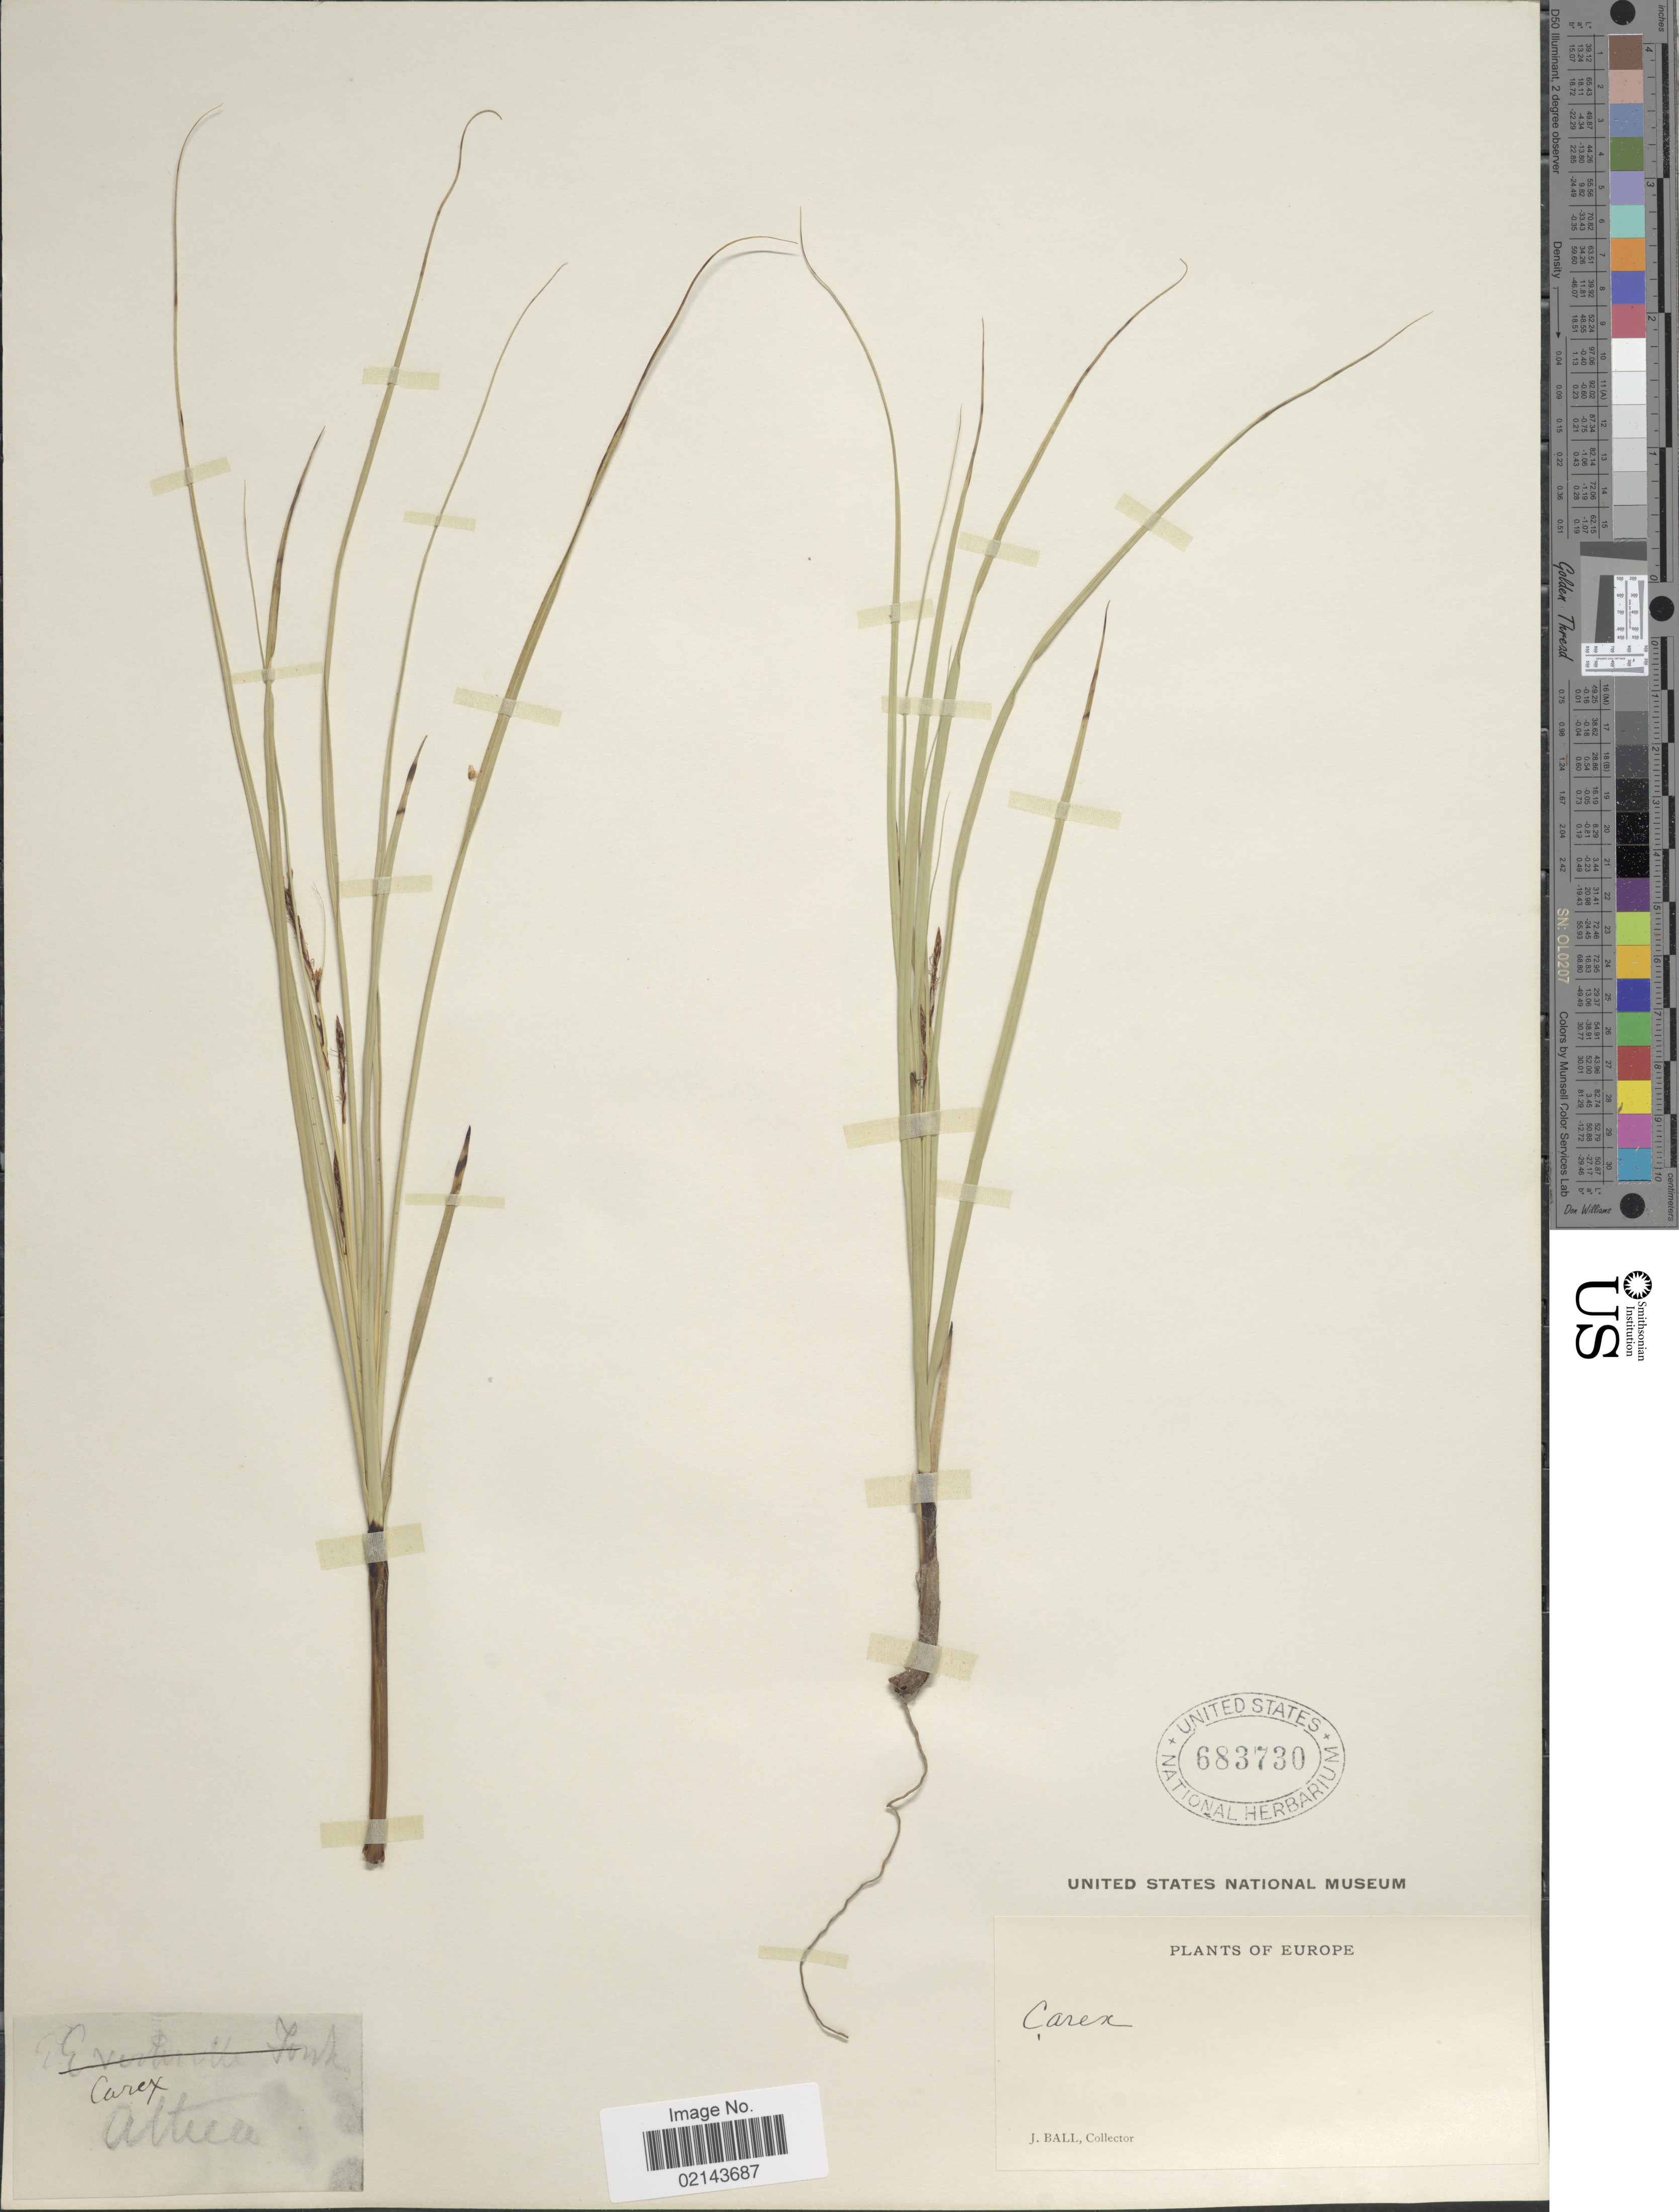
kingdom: Plantae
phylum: Tracheophyta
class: Liliopsida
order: Poales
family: Cyperaceae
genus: Carex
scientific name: Carex illegitima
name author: Ces.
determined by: Strong, Mark T., (BOT), Smithsonian Institution - National Museum of Natural History (UNITED STATES)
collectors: J. Ball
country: Greece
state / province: Attica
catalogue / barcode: US 683730